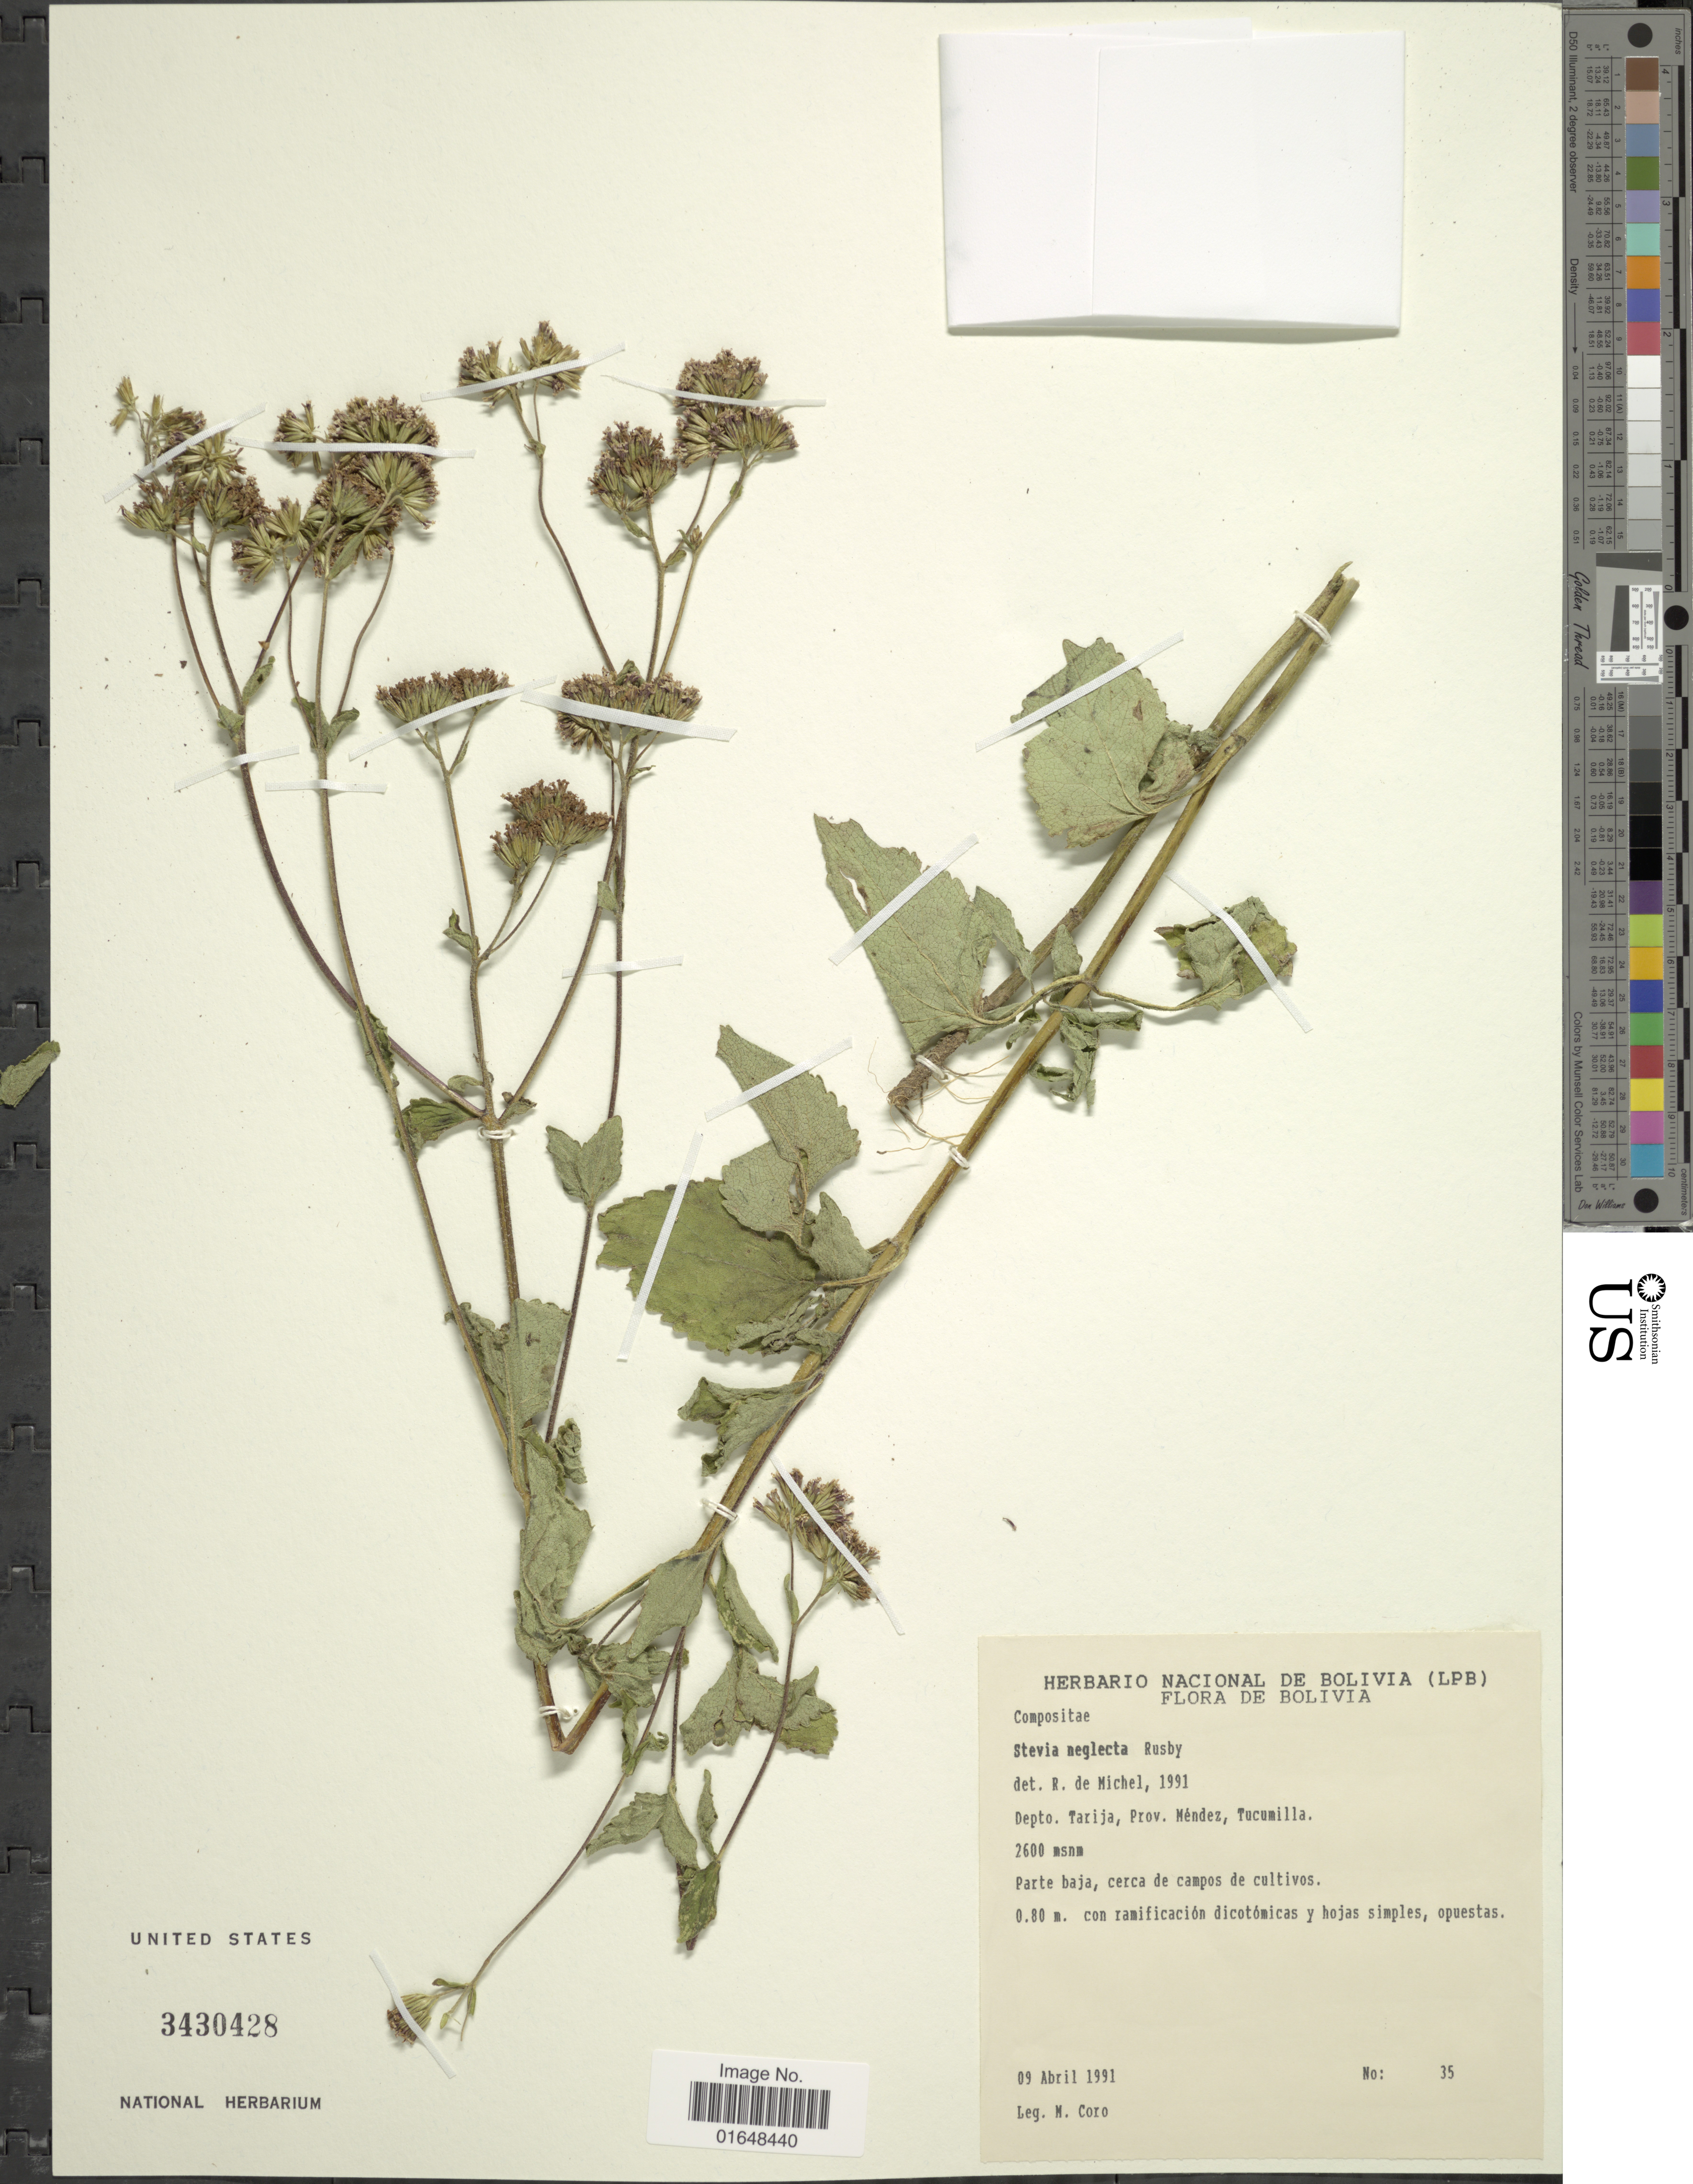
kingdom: Plantae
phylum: Tracheophyta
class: Magnoliopsida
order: Asterales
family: Asteraceae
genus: Stevia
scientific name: Stevia neglecta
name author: Rusby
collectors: M. Coro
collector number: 35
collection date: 1991-04-09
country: Bolivia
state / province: Tarija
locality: Depto. tarija, Prov. Méndez, Tucumilla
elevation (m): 2600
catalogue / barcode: US 3430428